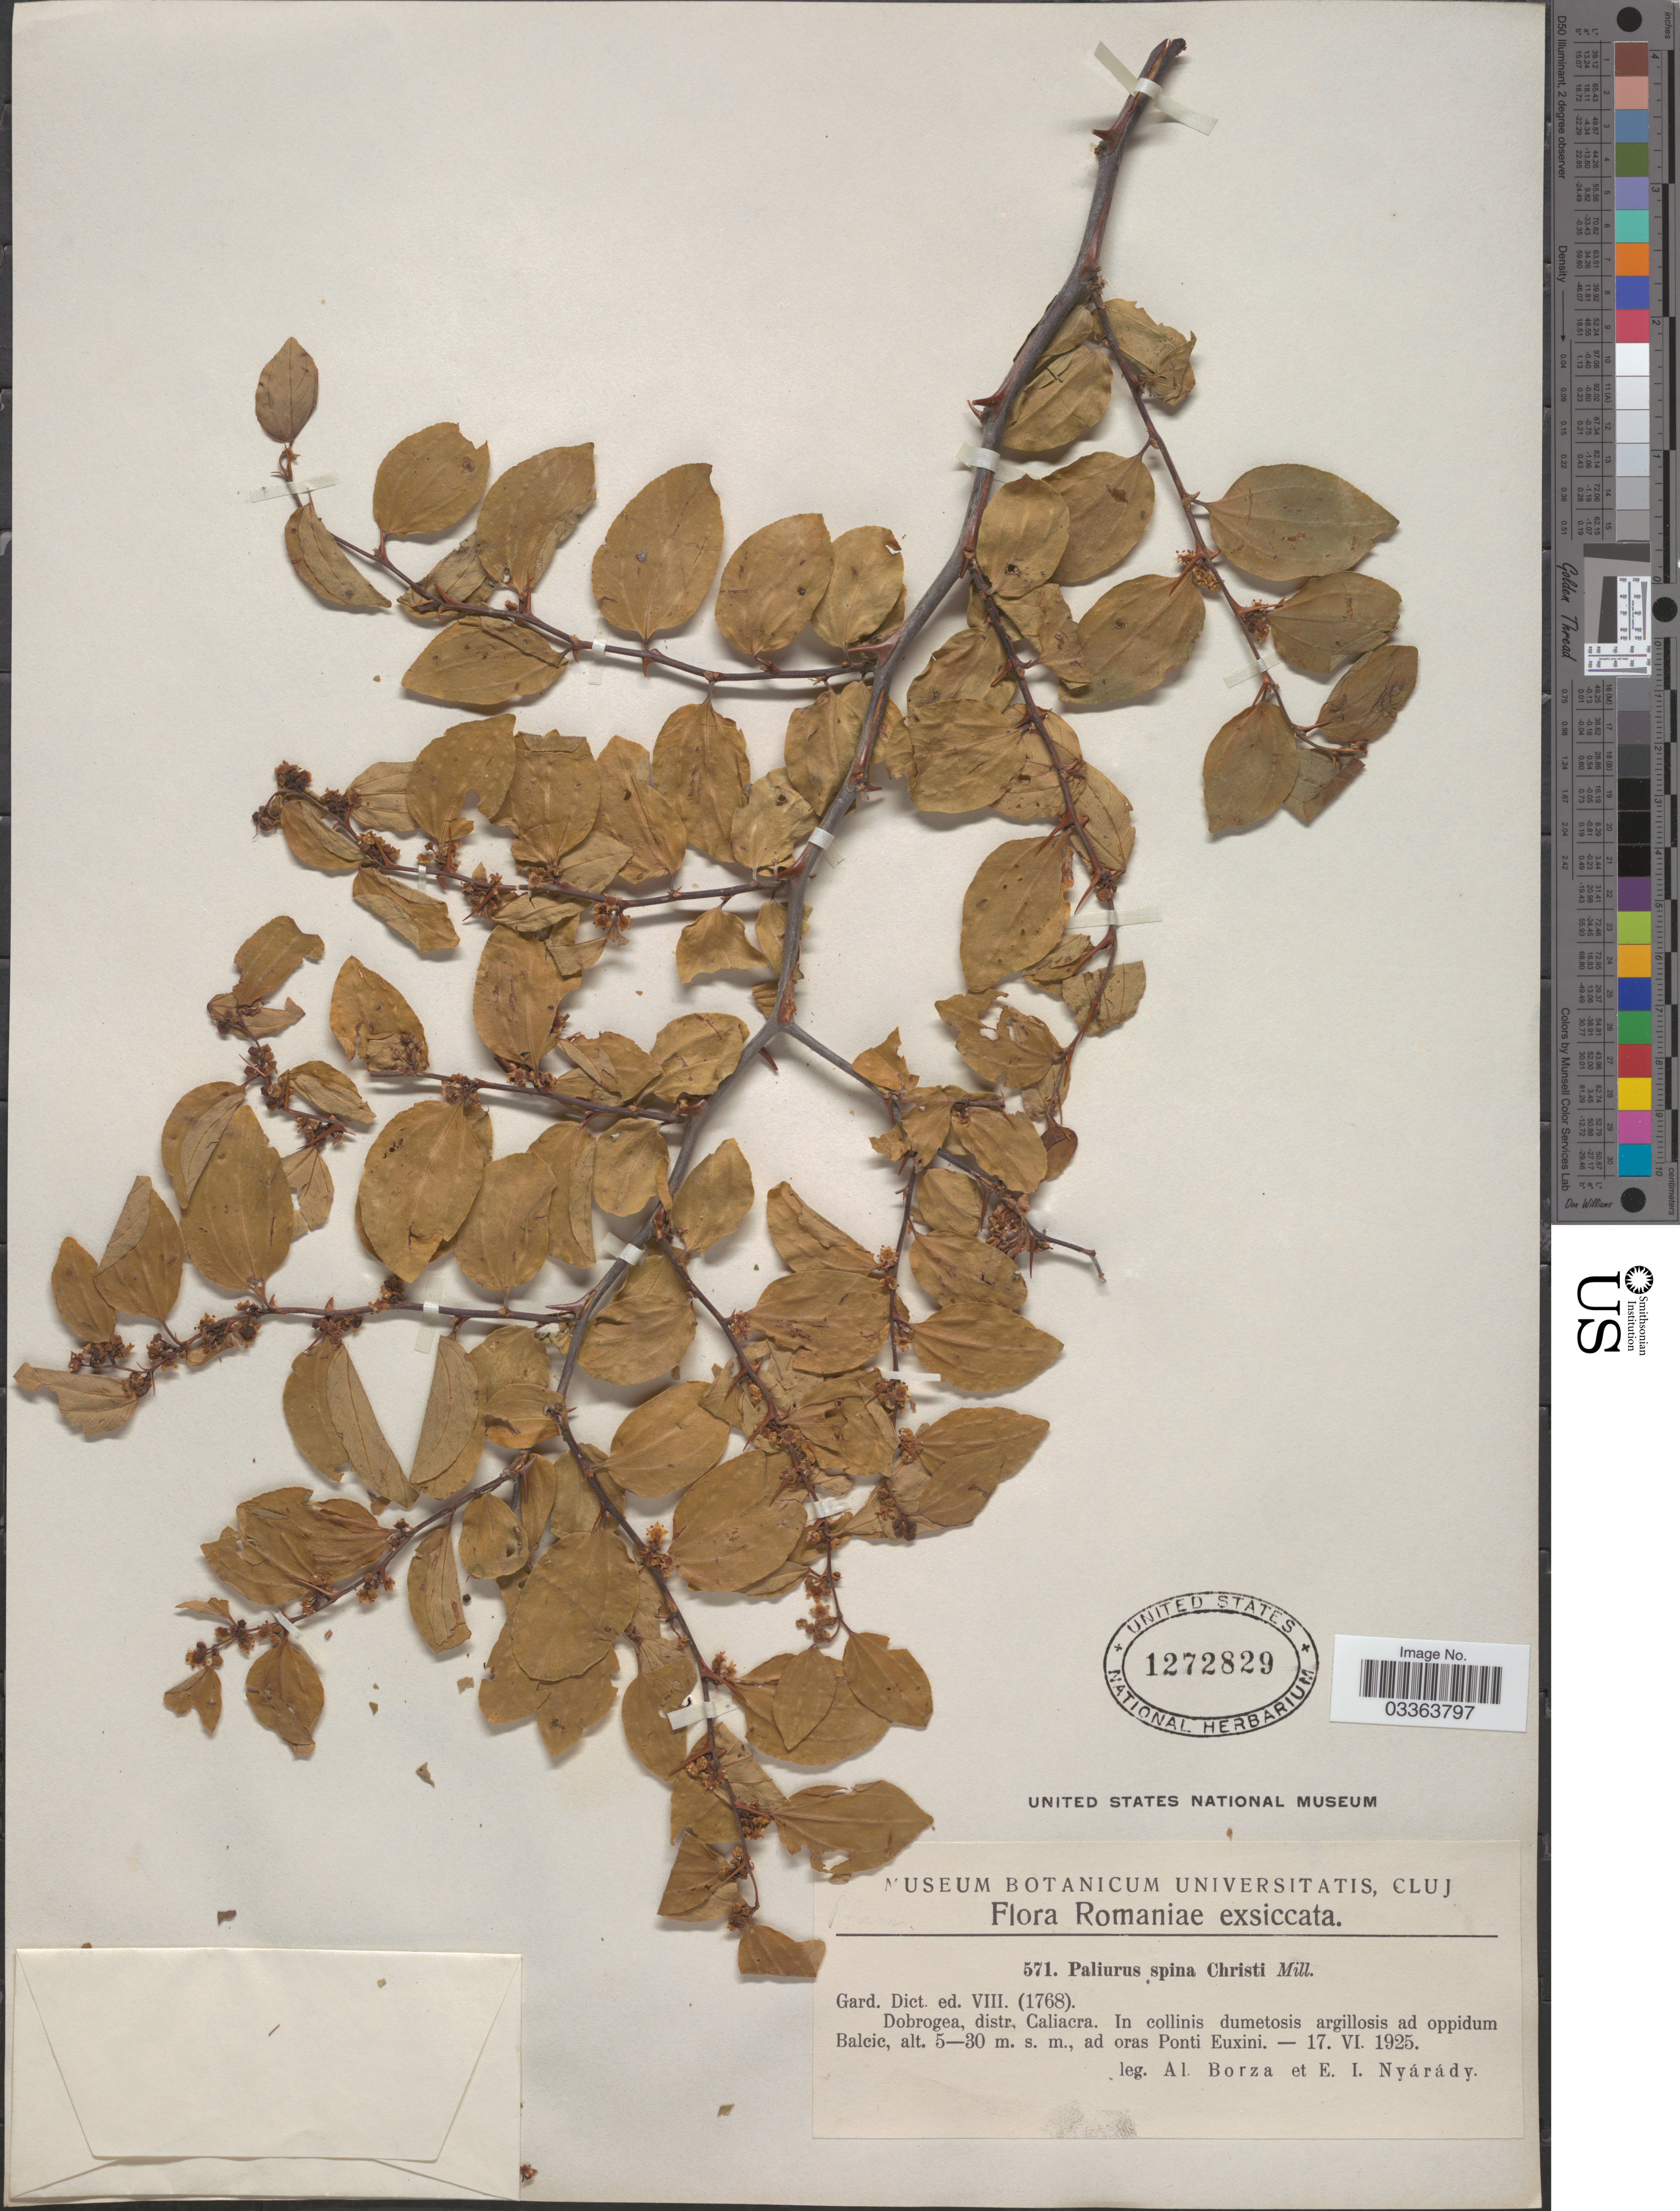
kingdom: Plantae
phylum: Tracheophyta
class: Magnoliopsida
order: Rosales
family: Rhamnaceae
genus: Paliurus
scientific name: Paliurus spina-christi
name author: Mill.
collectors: A. Borza & E. Nyárády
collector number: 571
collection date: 1925-06-17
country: Romania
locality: Dobrogea, distr. Caliacra. In collinis dumetosis argillosis ad oppidum Balcie, ad oras Ponti Euxini.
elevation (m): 5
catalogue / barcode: US 1272829